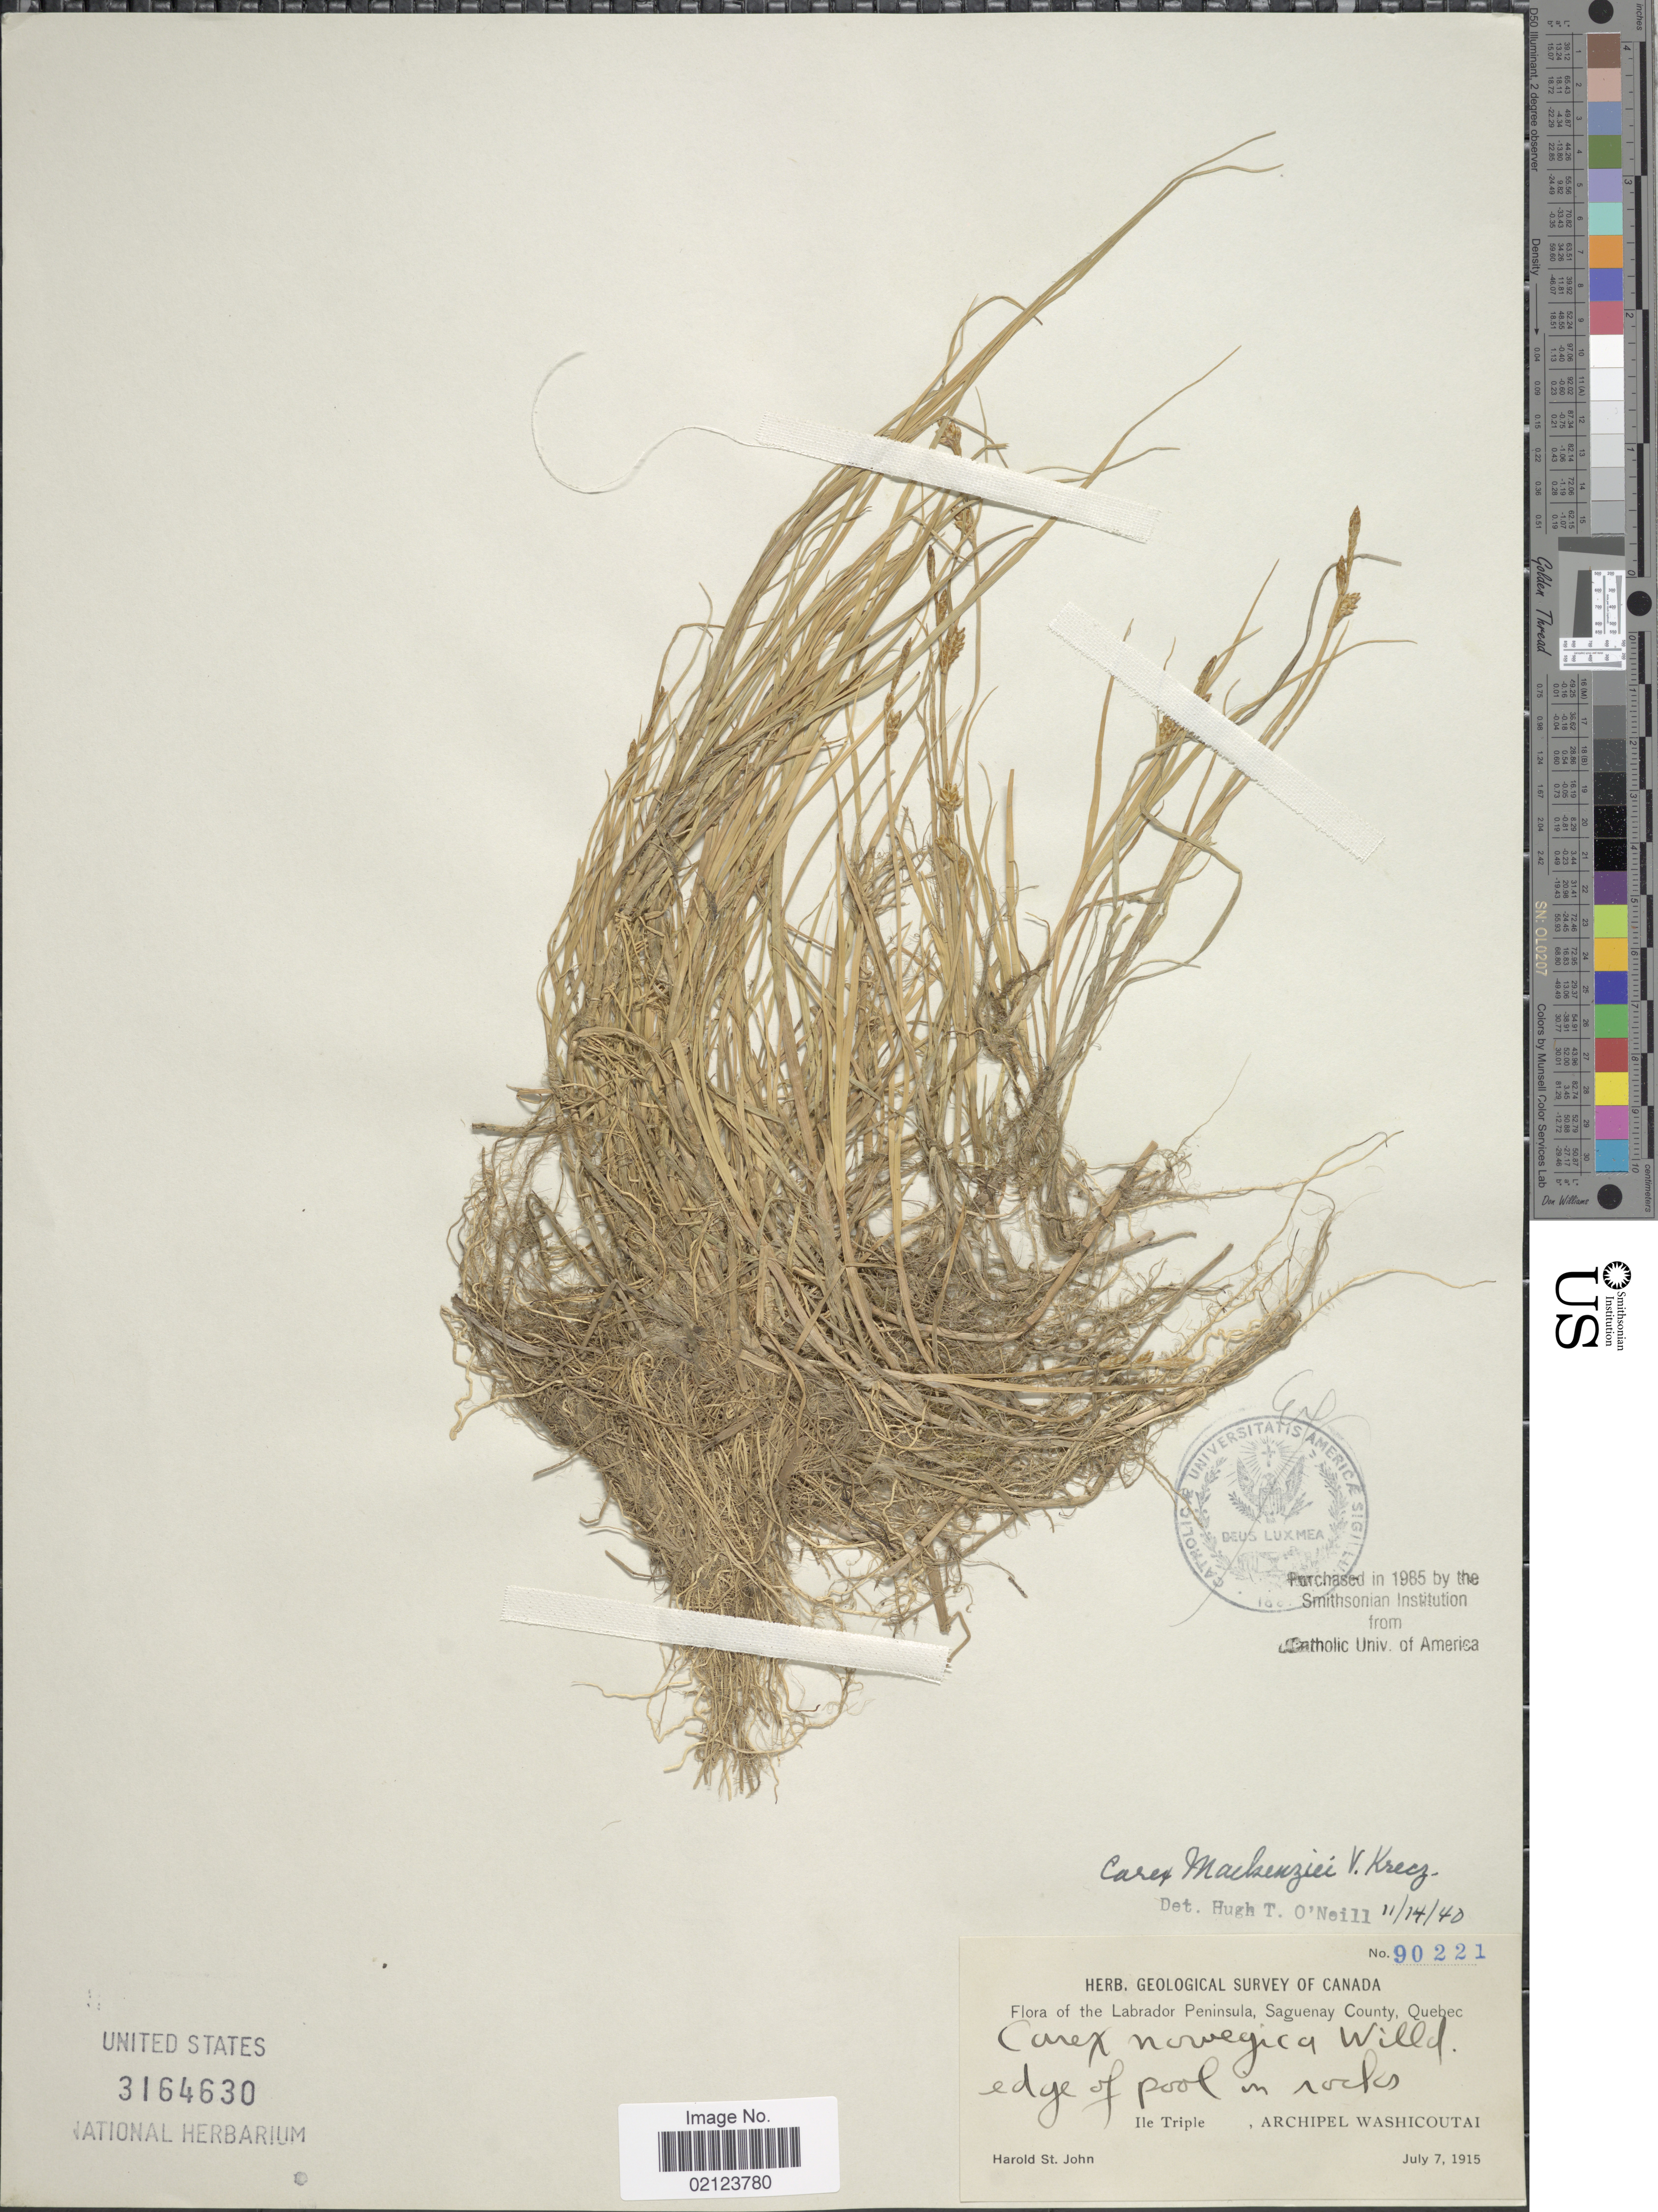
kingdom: Plantae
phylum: Tracheophyta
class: Liliopsida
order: Poales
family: Cyperaceae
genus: Carex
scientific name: Carex mackenziei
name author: V.I. Krecz.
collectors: H. St. John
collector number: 90221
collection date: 1915-07-07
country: Canada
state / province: Quebec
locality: Labrador Peninsula, Saguenay County, Quebec. Edge of pool in rocks. Ile Triple, Archipel Washicoutai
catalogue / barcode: US 3164630